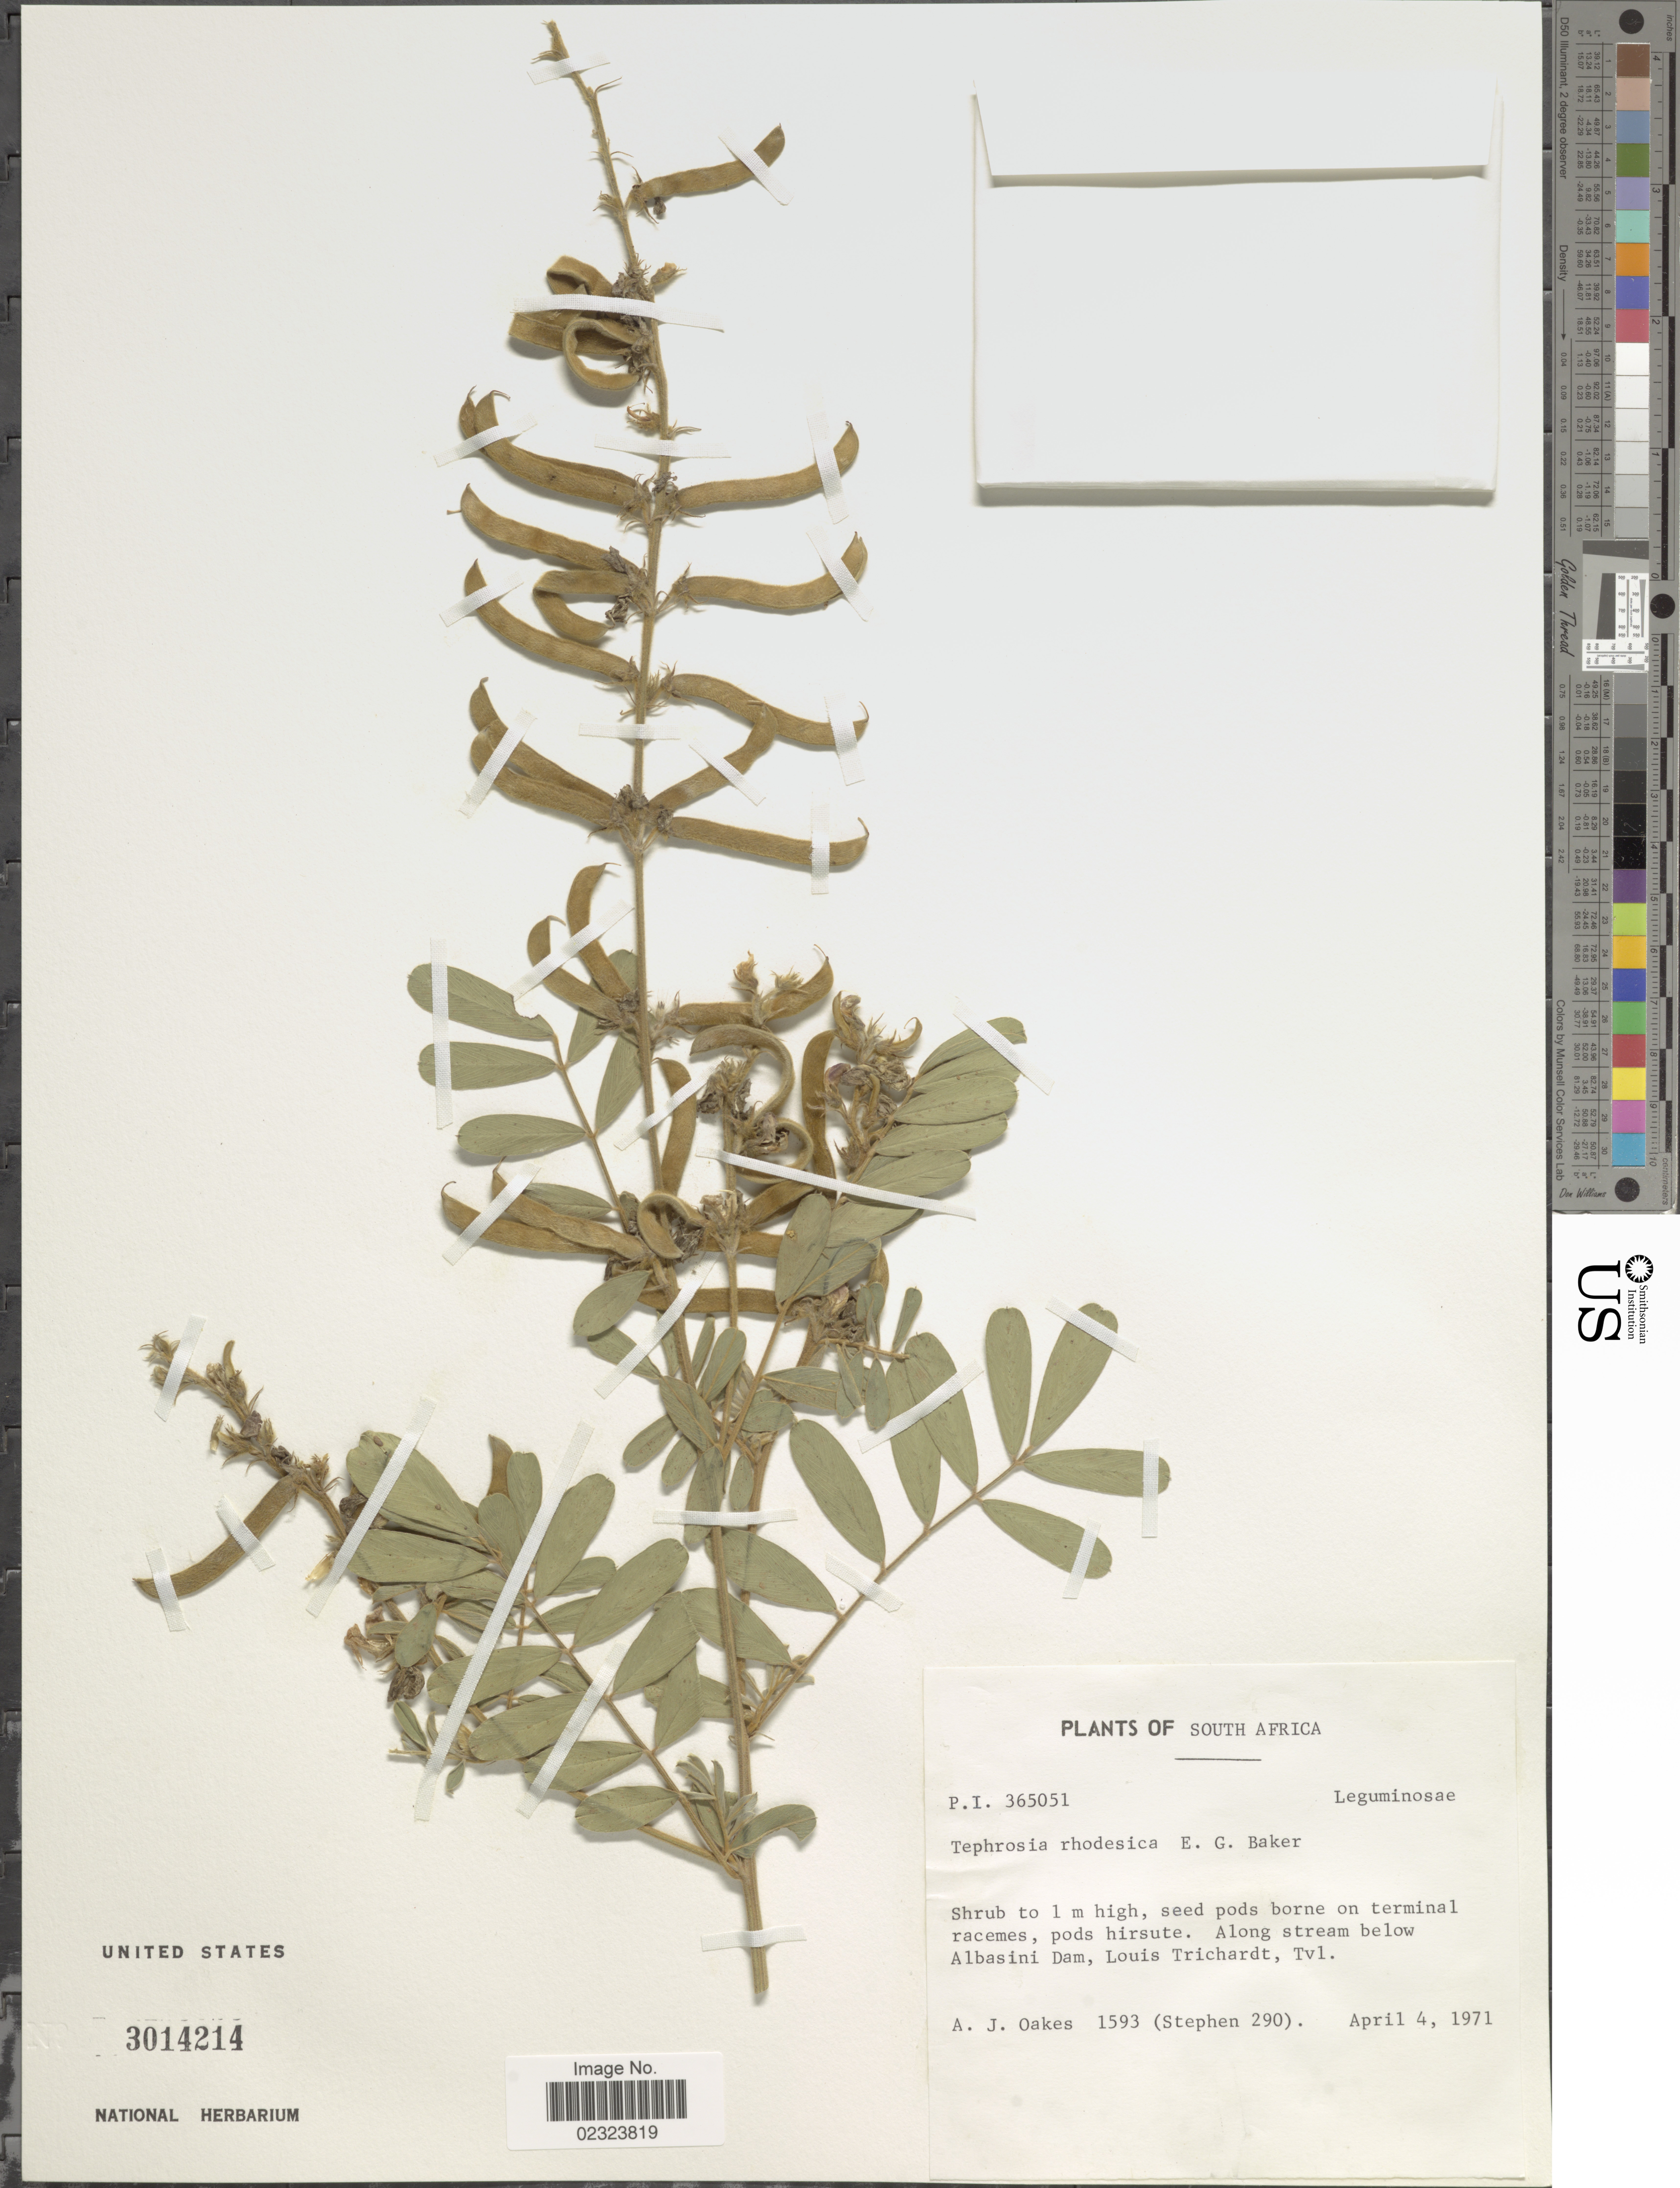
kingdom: Plantae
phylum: Tracheophyta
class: Magnoliopsida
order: Fabales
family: Fabaceae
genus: Tephrosia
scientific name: Tephrosia rhodesica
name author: Baker f.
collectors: A. Oakes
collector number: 1593 (Stephen 290)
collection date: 1971-04-04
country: South Africa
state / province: Limpopo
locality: Along stream below Albasini Dam, Louis Trichardt, Tvl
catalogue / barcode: US 3014214